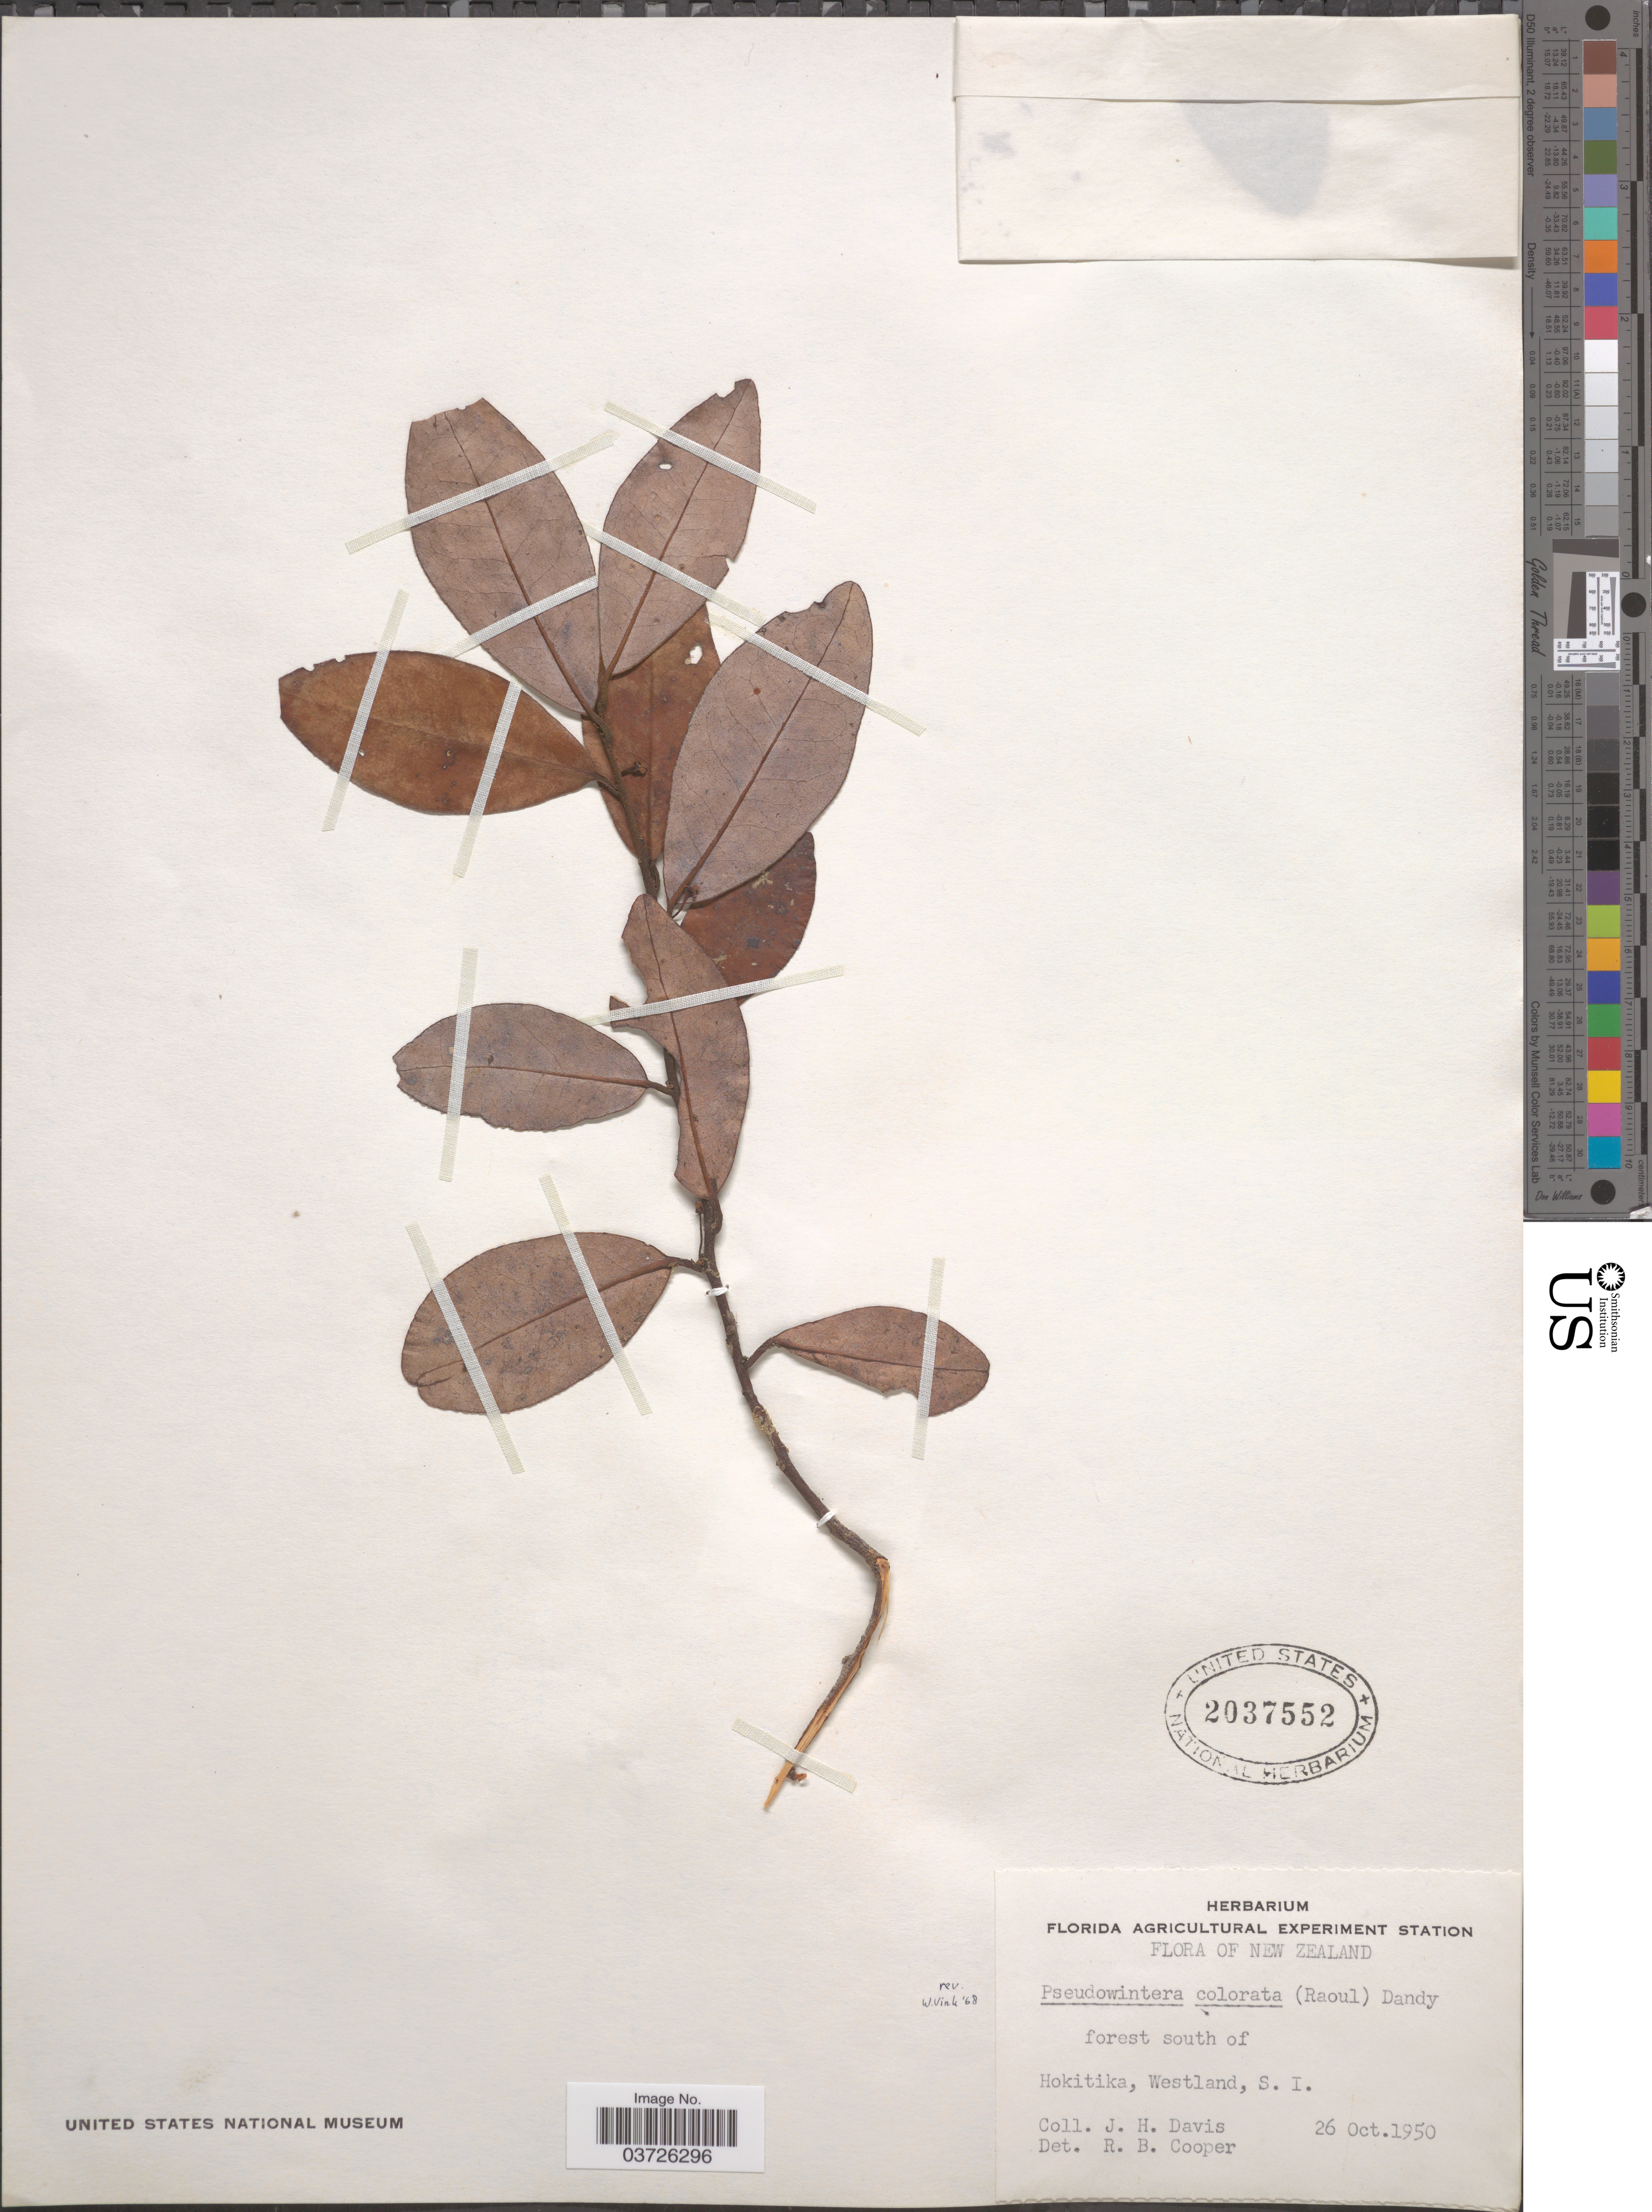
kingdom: Plantae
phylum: Tracheophyta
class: Magnoliopsida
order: Canellales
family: Winteraceae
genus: Pseudowintera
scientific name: Pseudowintera colorata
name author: (Raoul) Dandy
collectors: J. Davis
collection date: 1950-10-26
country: New Zealand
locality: Forest south of Hokitika, Westland, S. I.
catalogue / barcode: US 2037552